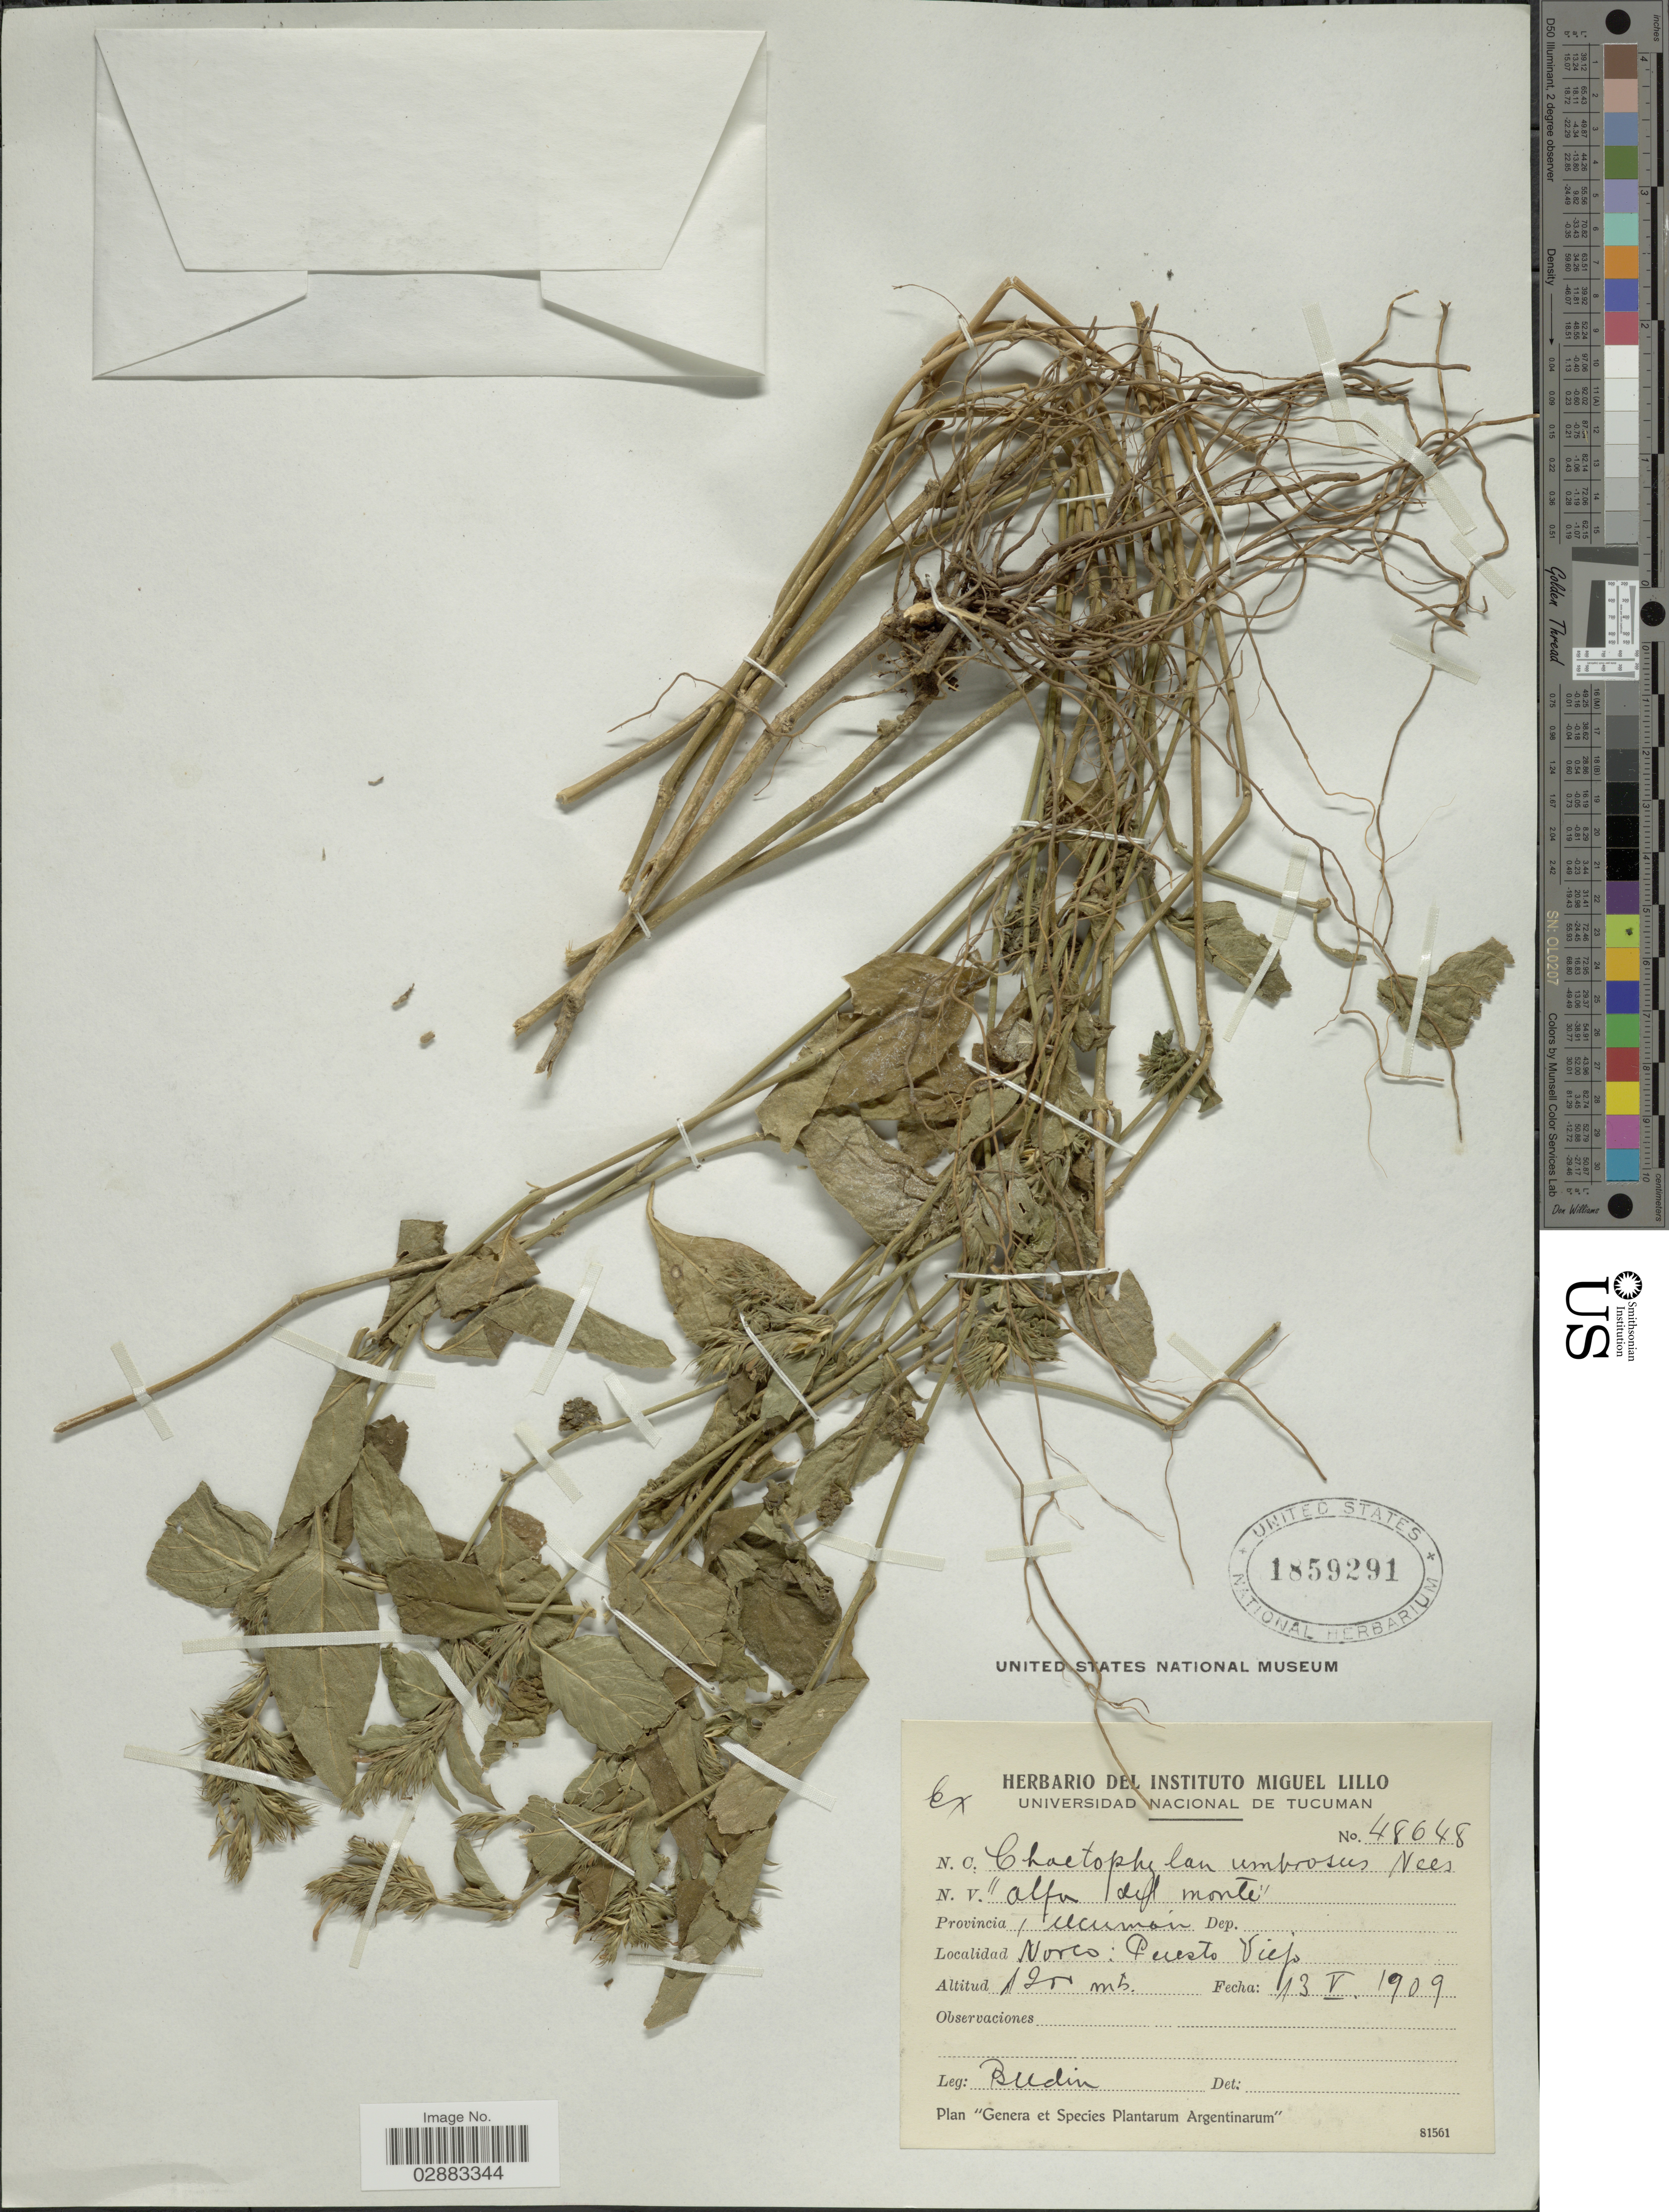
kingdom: Plantae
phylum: Tracheophyta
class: Magnoliopsida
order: Lamiales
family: Acanthaceae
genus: Justicia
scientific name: Justicia goudotii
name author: V.A.W. Graham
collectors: Budin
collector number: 48648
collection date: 1909-05-13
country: Argentina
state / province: Tucuman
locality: Provincia Tucumán. Norco: Puesto Viejo.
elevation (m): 1200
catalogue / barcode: US 1859291